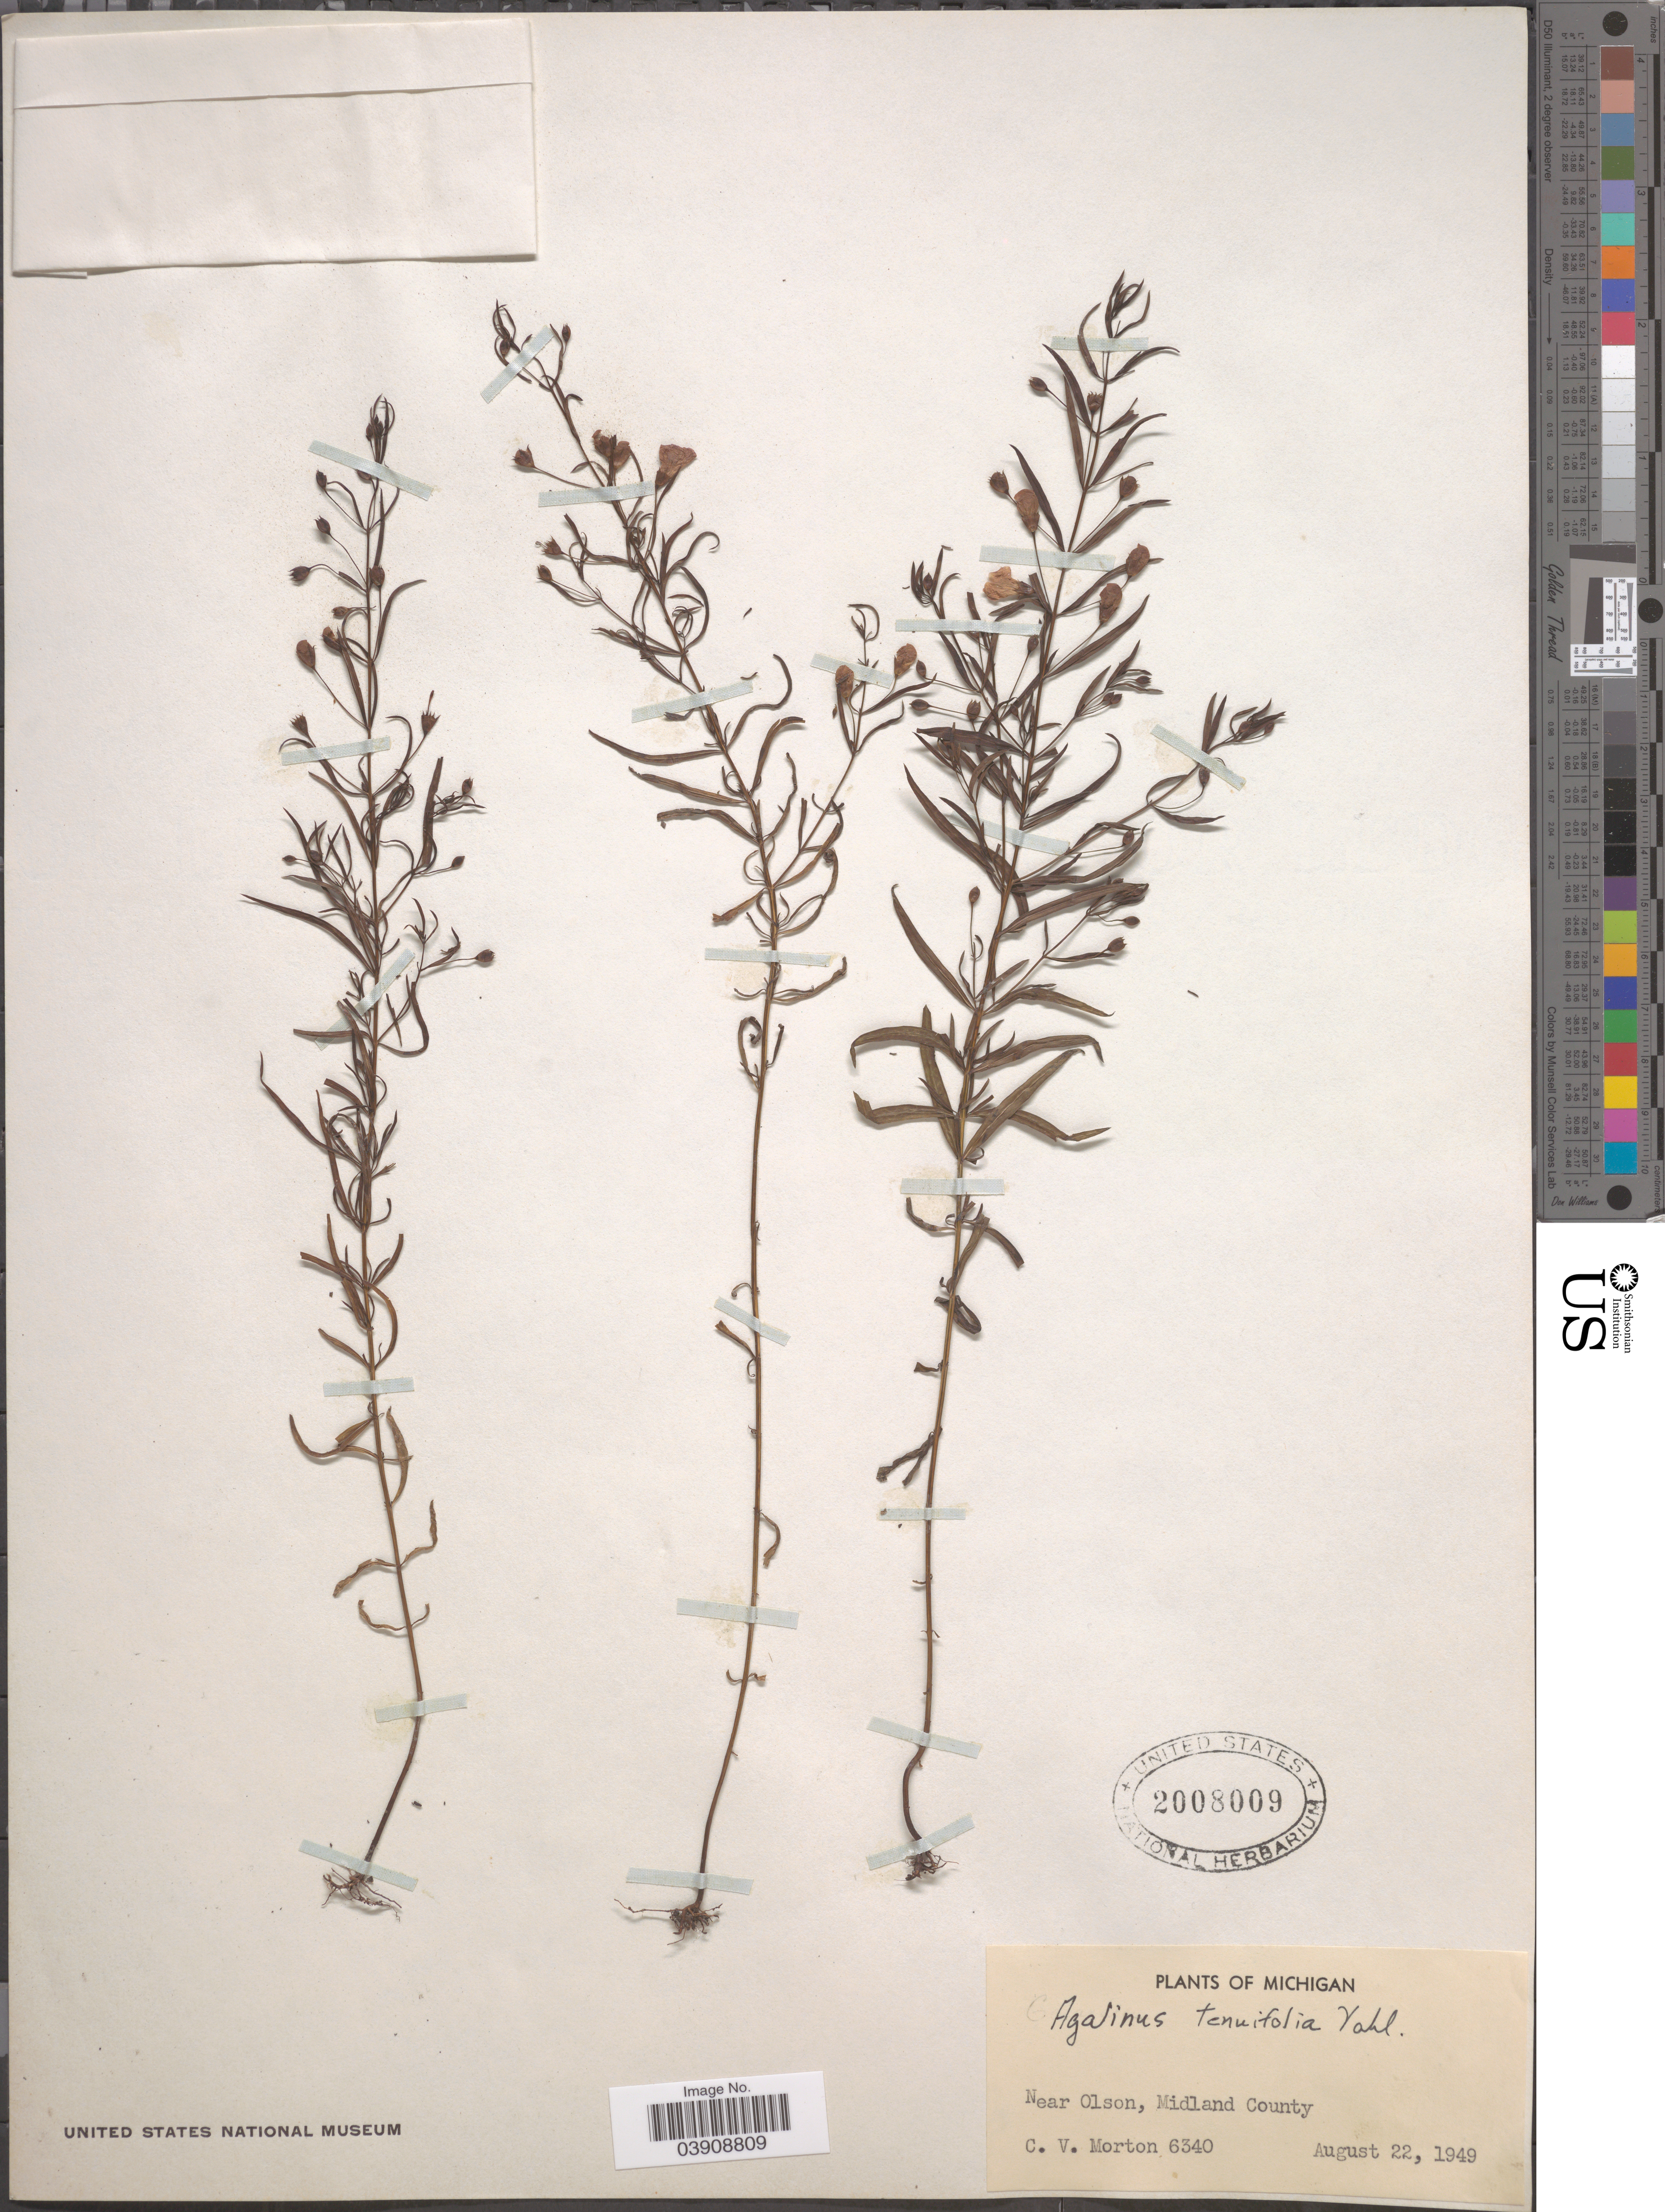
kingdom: Plantae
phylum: Tracheophyta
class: Magnoliopsida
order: Lamiales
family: Orobanchaceae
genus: Agalinis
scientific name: Agalinis tenuifolia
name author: (Vahl) Raf.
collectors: C. V. Morton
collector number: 6340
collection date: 1949-08-22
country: United States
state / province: Michigan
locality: Near Olson, Midland County.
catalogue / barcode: US 2008009